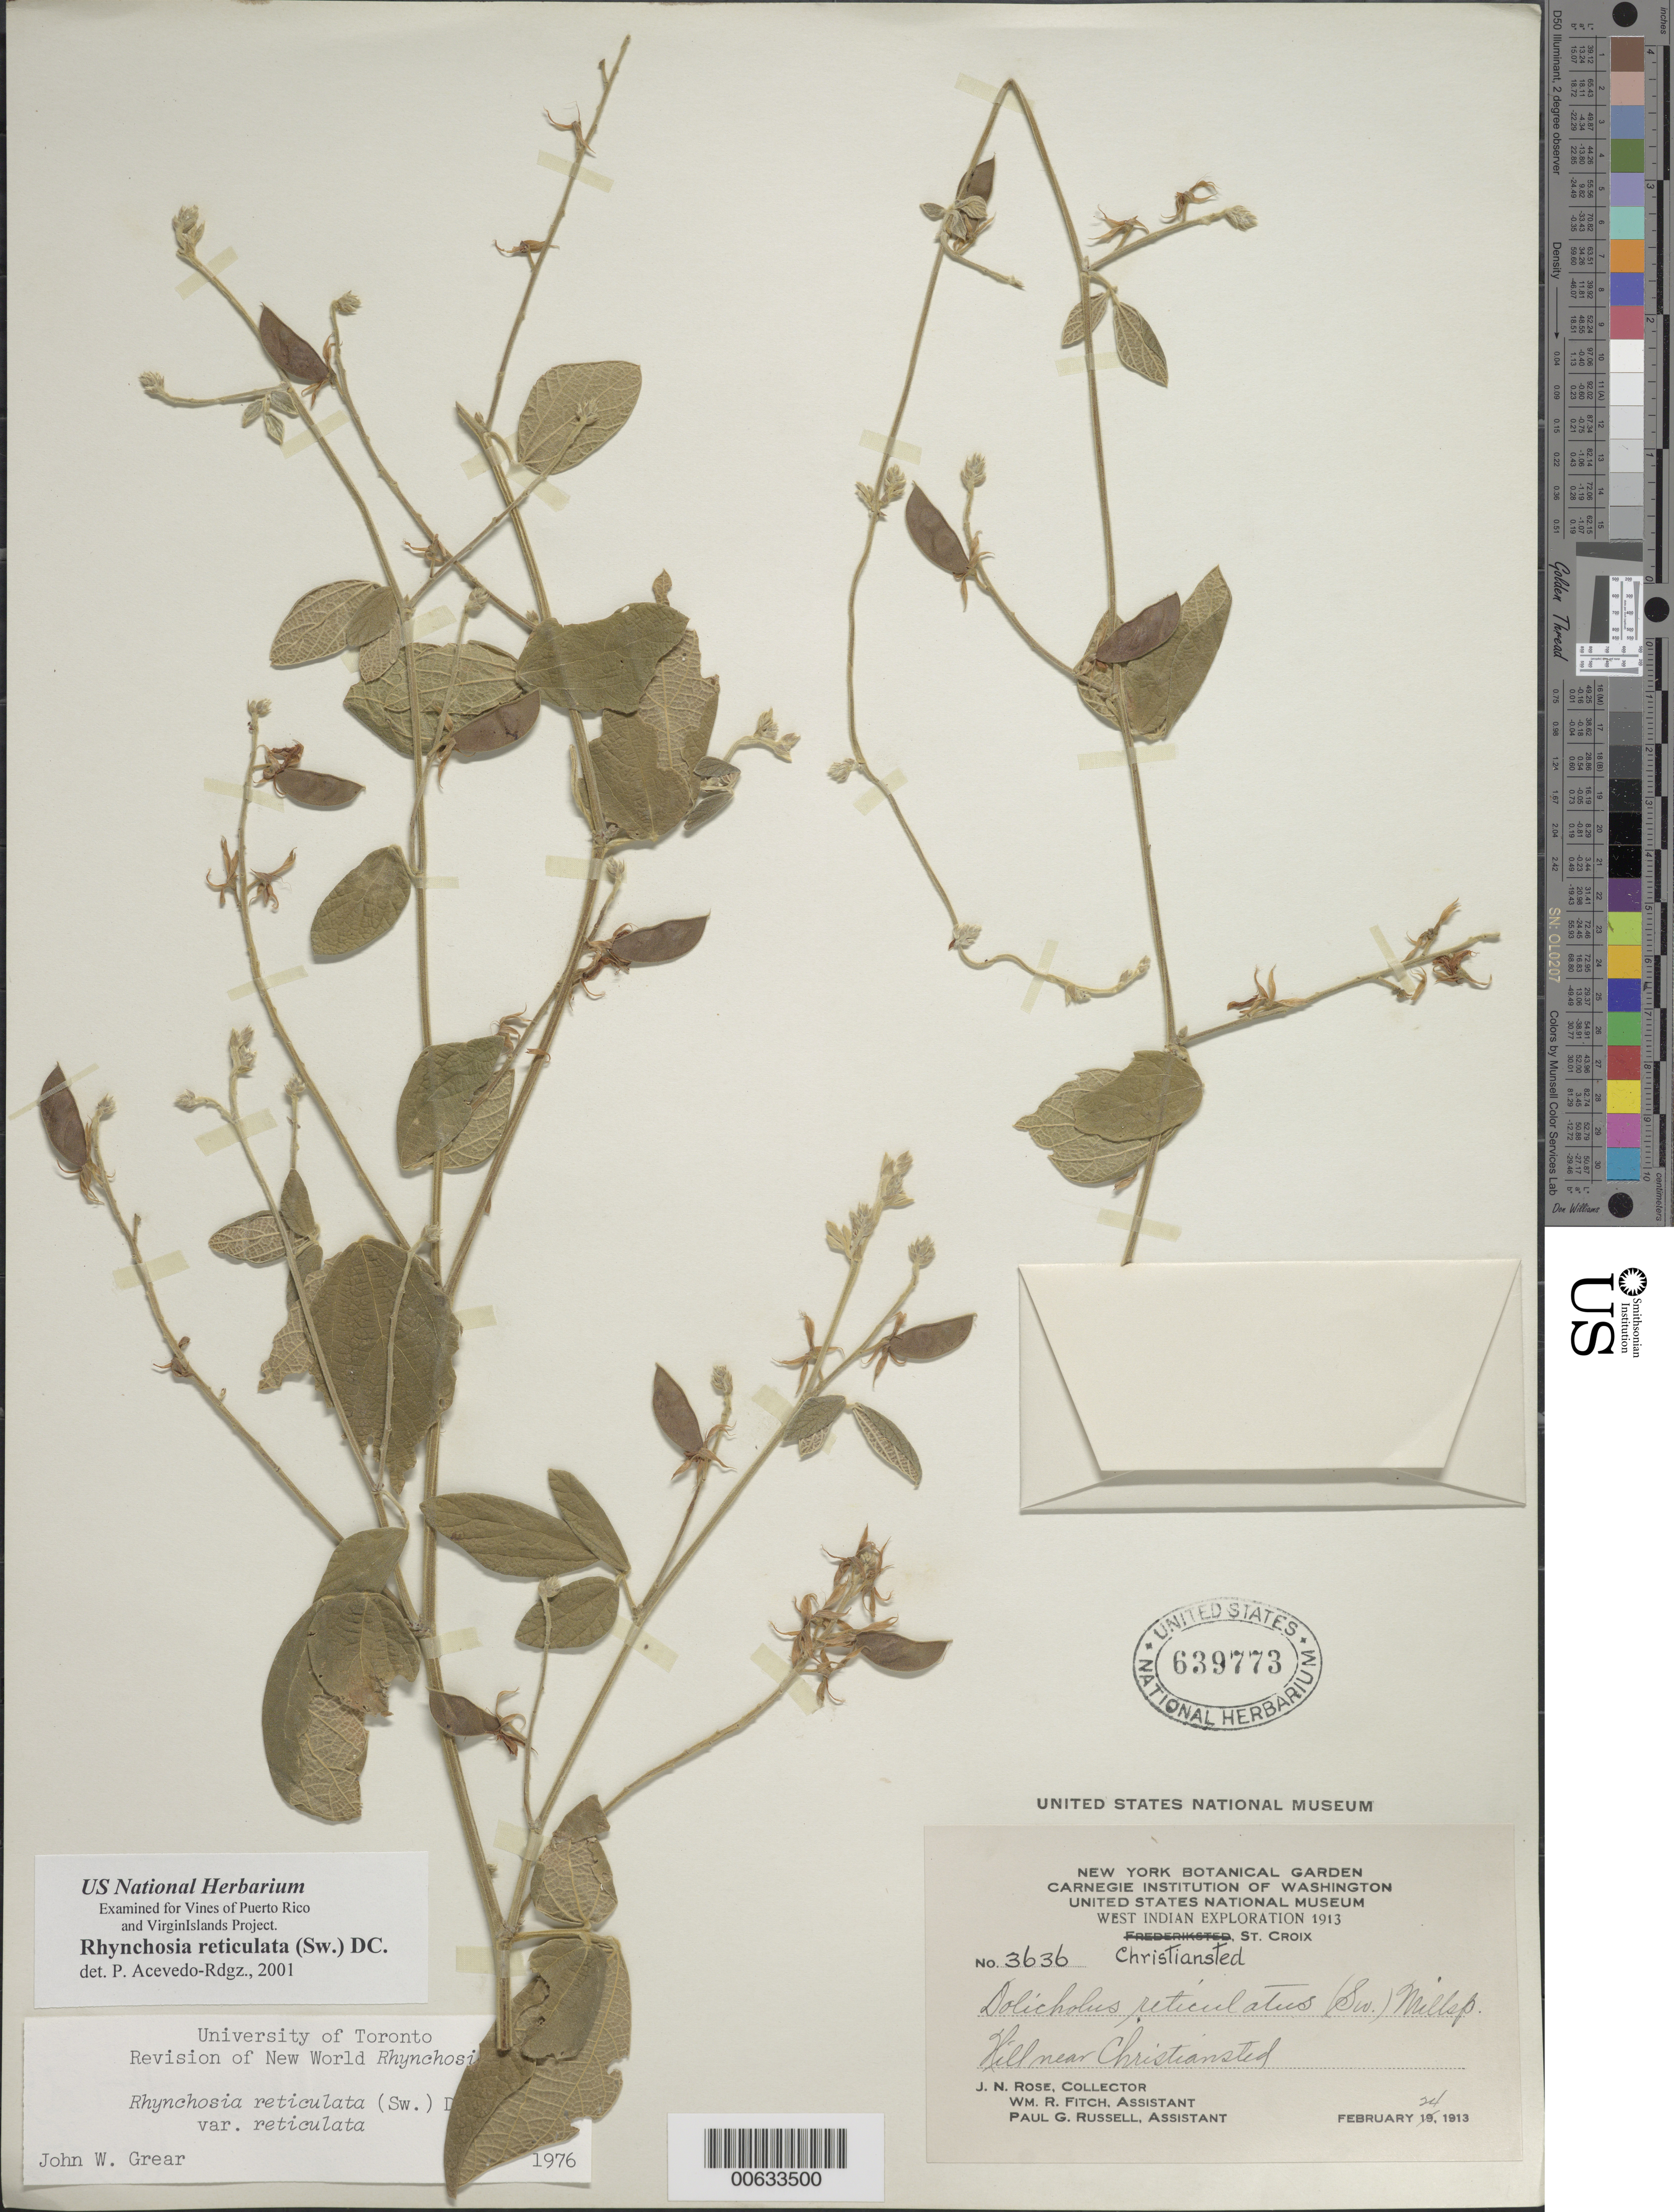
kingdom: Plantae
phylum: Tracheophyta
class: Magnoliopsida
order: Fabales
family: Fabaceae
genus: Rhynchosia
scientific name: Rhynchosia reticulata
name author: (Sw.) DC.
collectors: J. N. Rose, W. R. Fitch & P. G. Russell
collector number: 3636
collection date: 1913-02-24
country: U.S. Virgin Islands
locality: West Indian, St. Croix, Christiansted, Hill near Christiansted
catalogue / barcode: US 639773